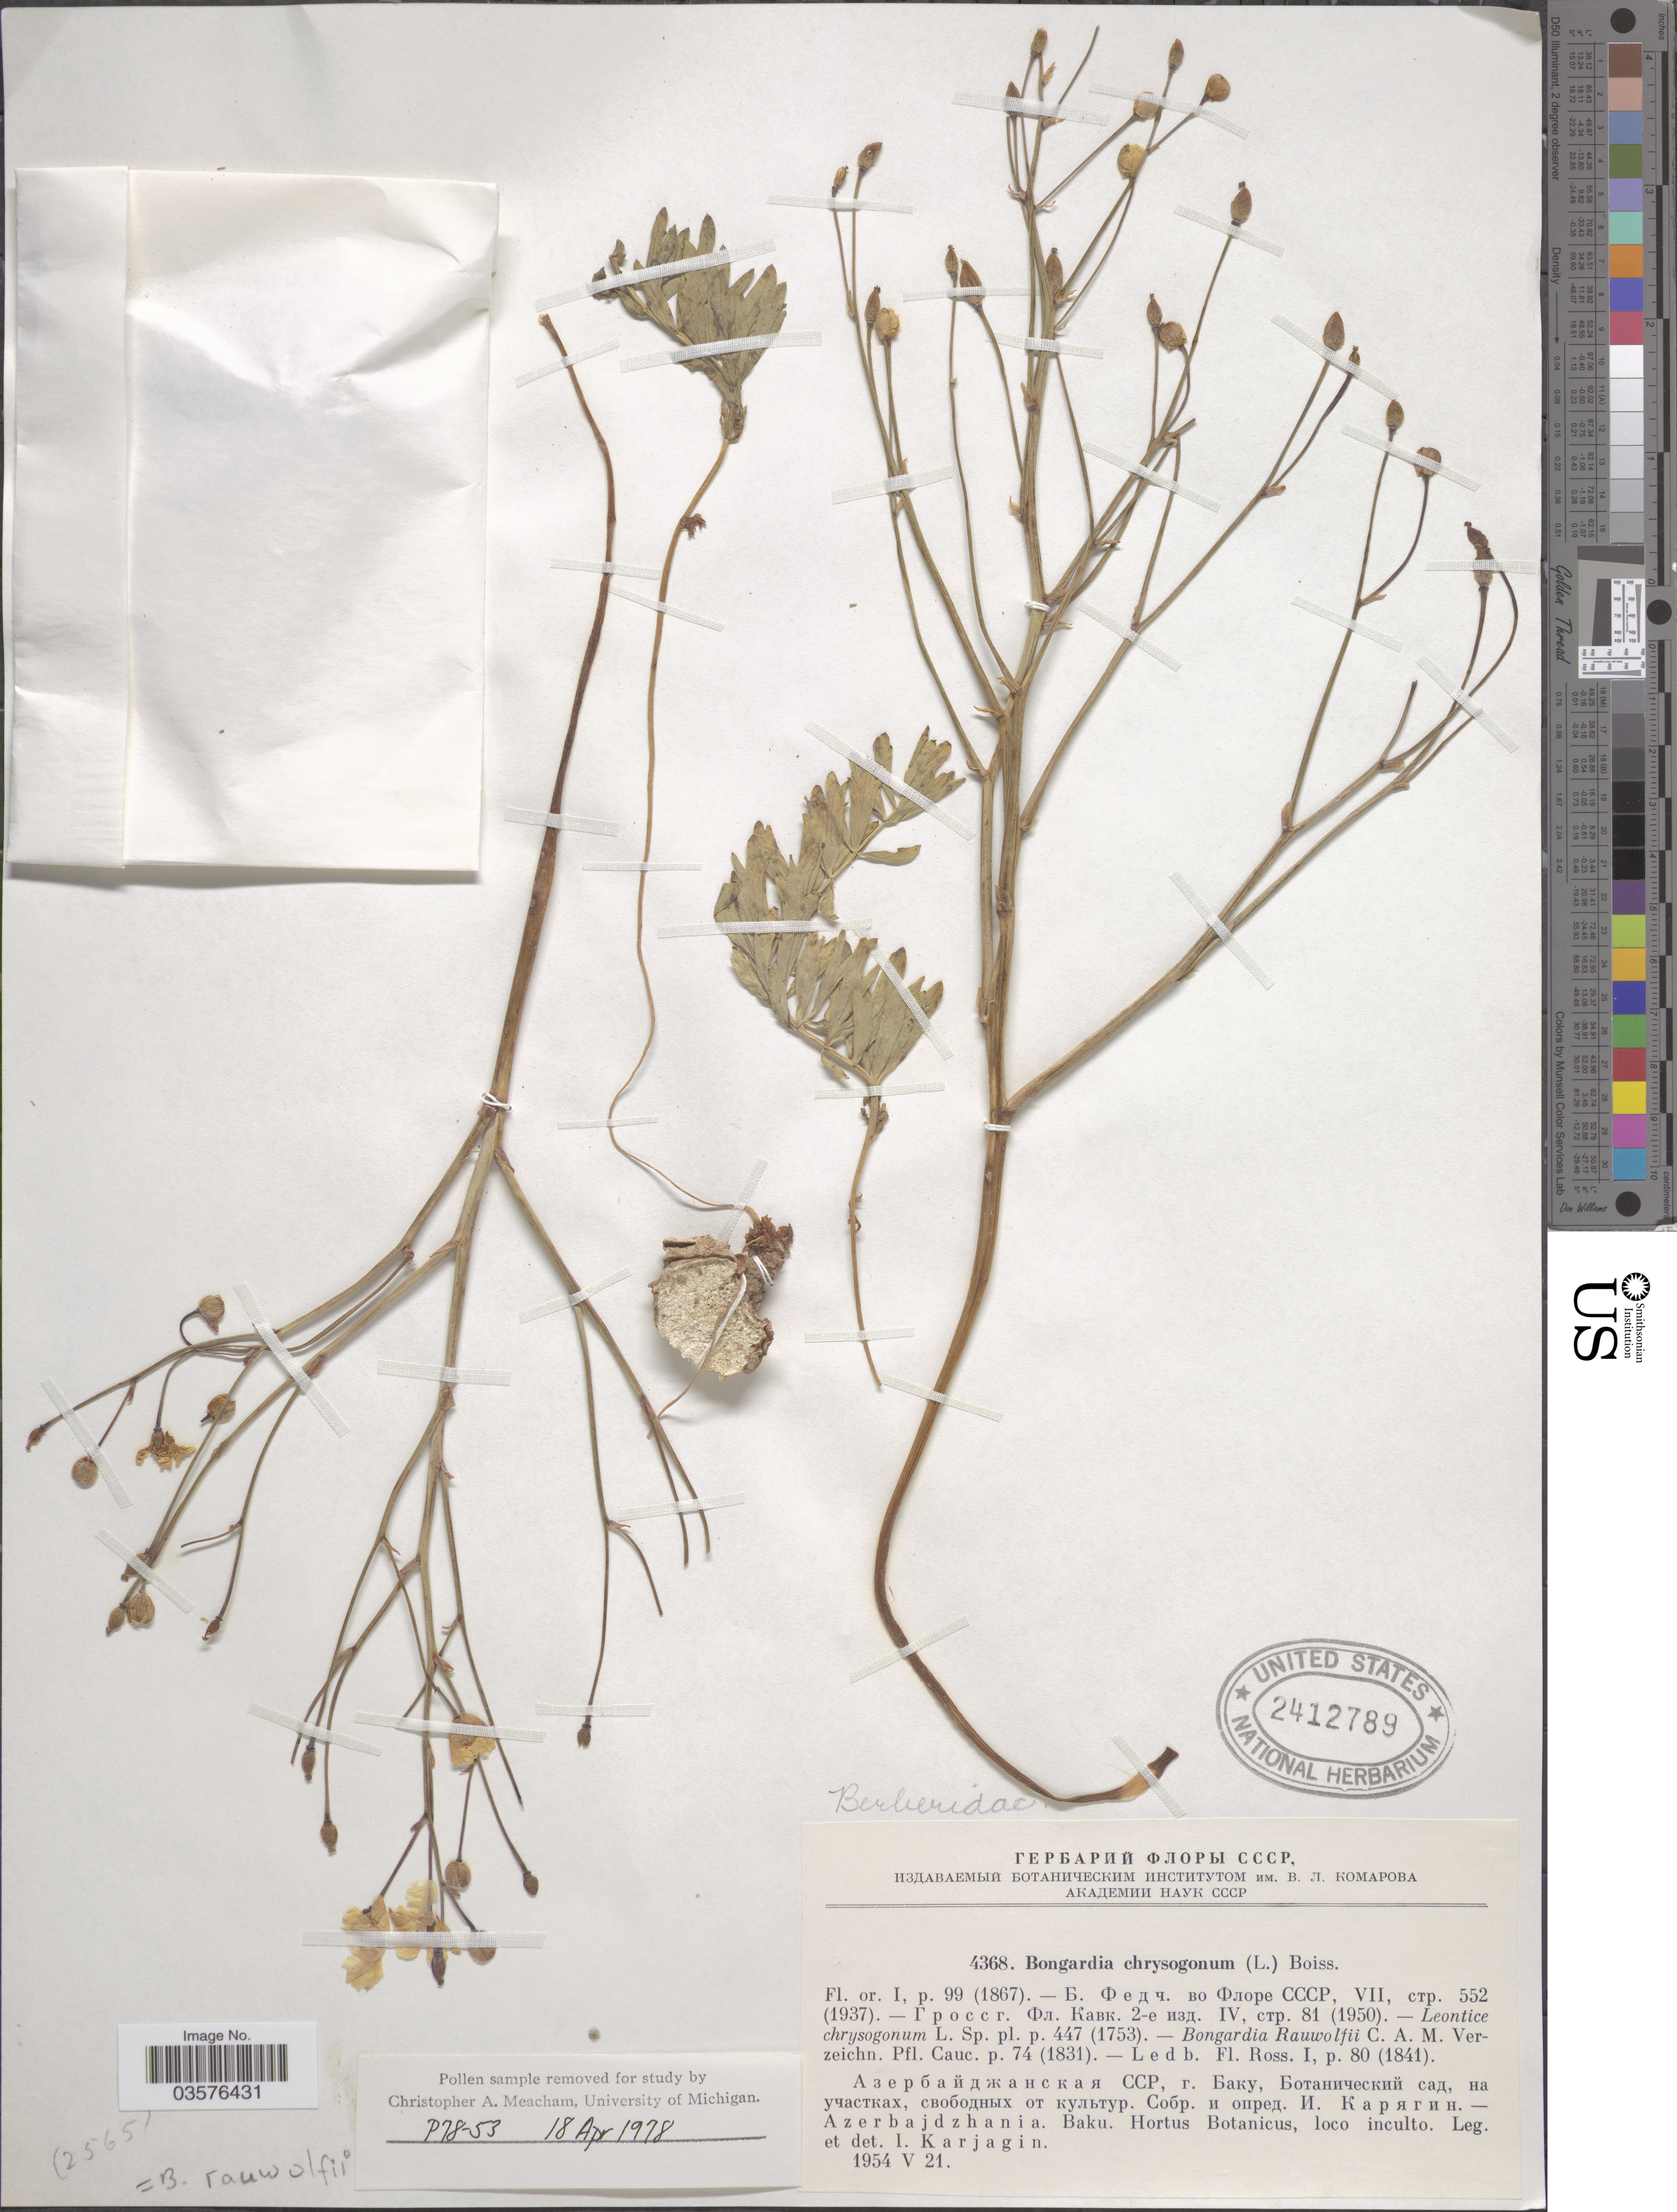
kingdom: Plantae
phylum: Tracheophyta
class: Magnoliopsida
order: Ranunculales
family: Berberidaceae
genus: Bongardia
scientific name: Bongardia chrysogonum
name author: (L.) Spach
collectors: I. Karjagin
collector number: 4368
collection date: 1954-05-21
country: Azerbaijan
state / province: Baki (City)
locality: Azerbajdzhania. Baku. Hortus Botanicus, loco inculto.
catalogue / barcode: US 2412789